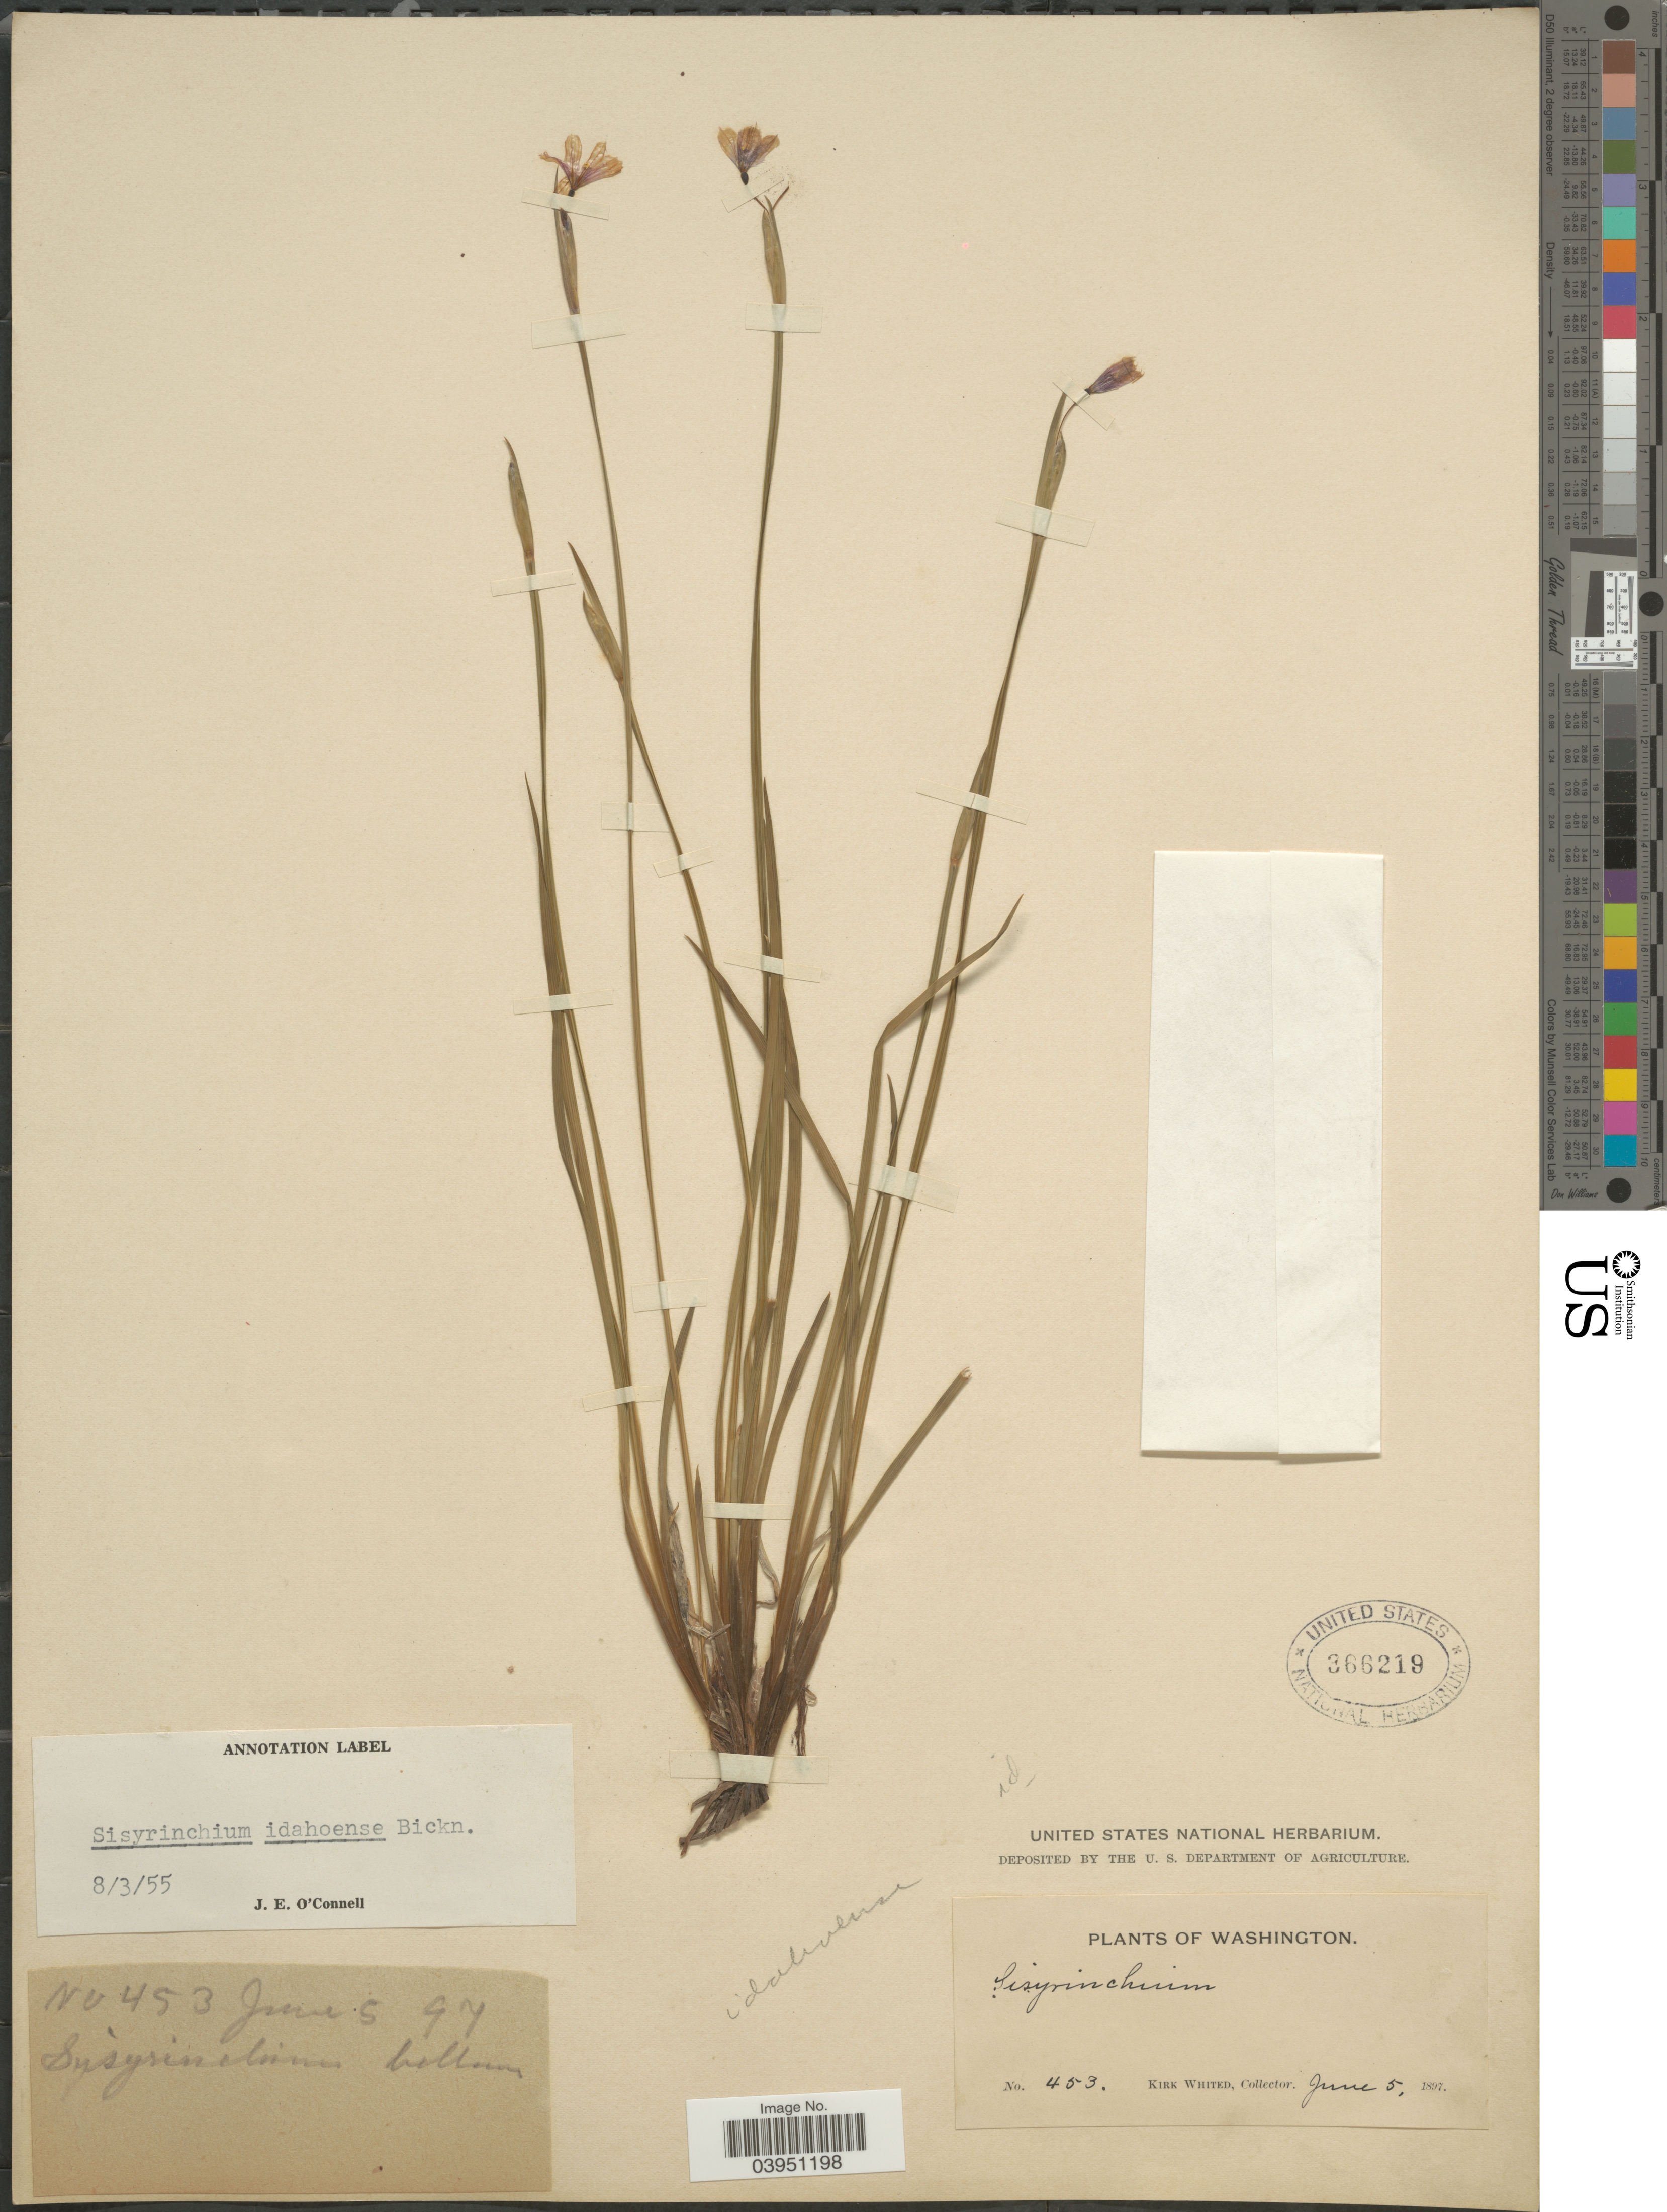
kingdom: Plantae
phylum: Tracheophyta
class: Liliopsida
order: Asparagales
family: Iridaceae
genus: Sisyrinchium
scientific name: Sisyrinchium idahoense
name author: E.P. Bicknell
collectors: K. Whited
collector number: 453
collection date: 1897-06-05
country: United States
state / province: Washington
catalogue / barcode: US 366219